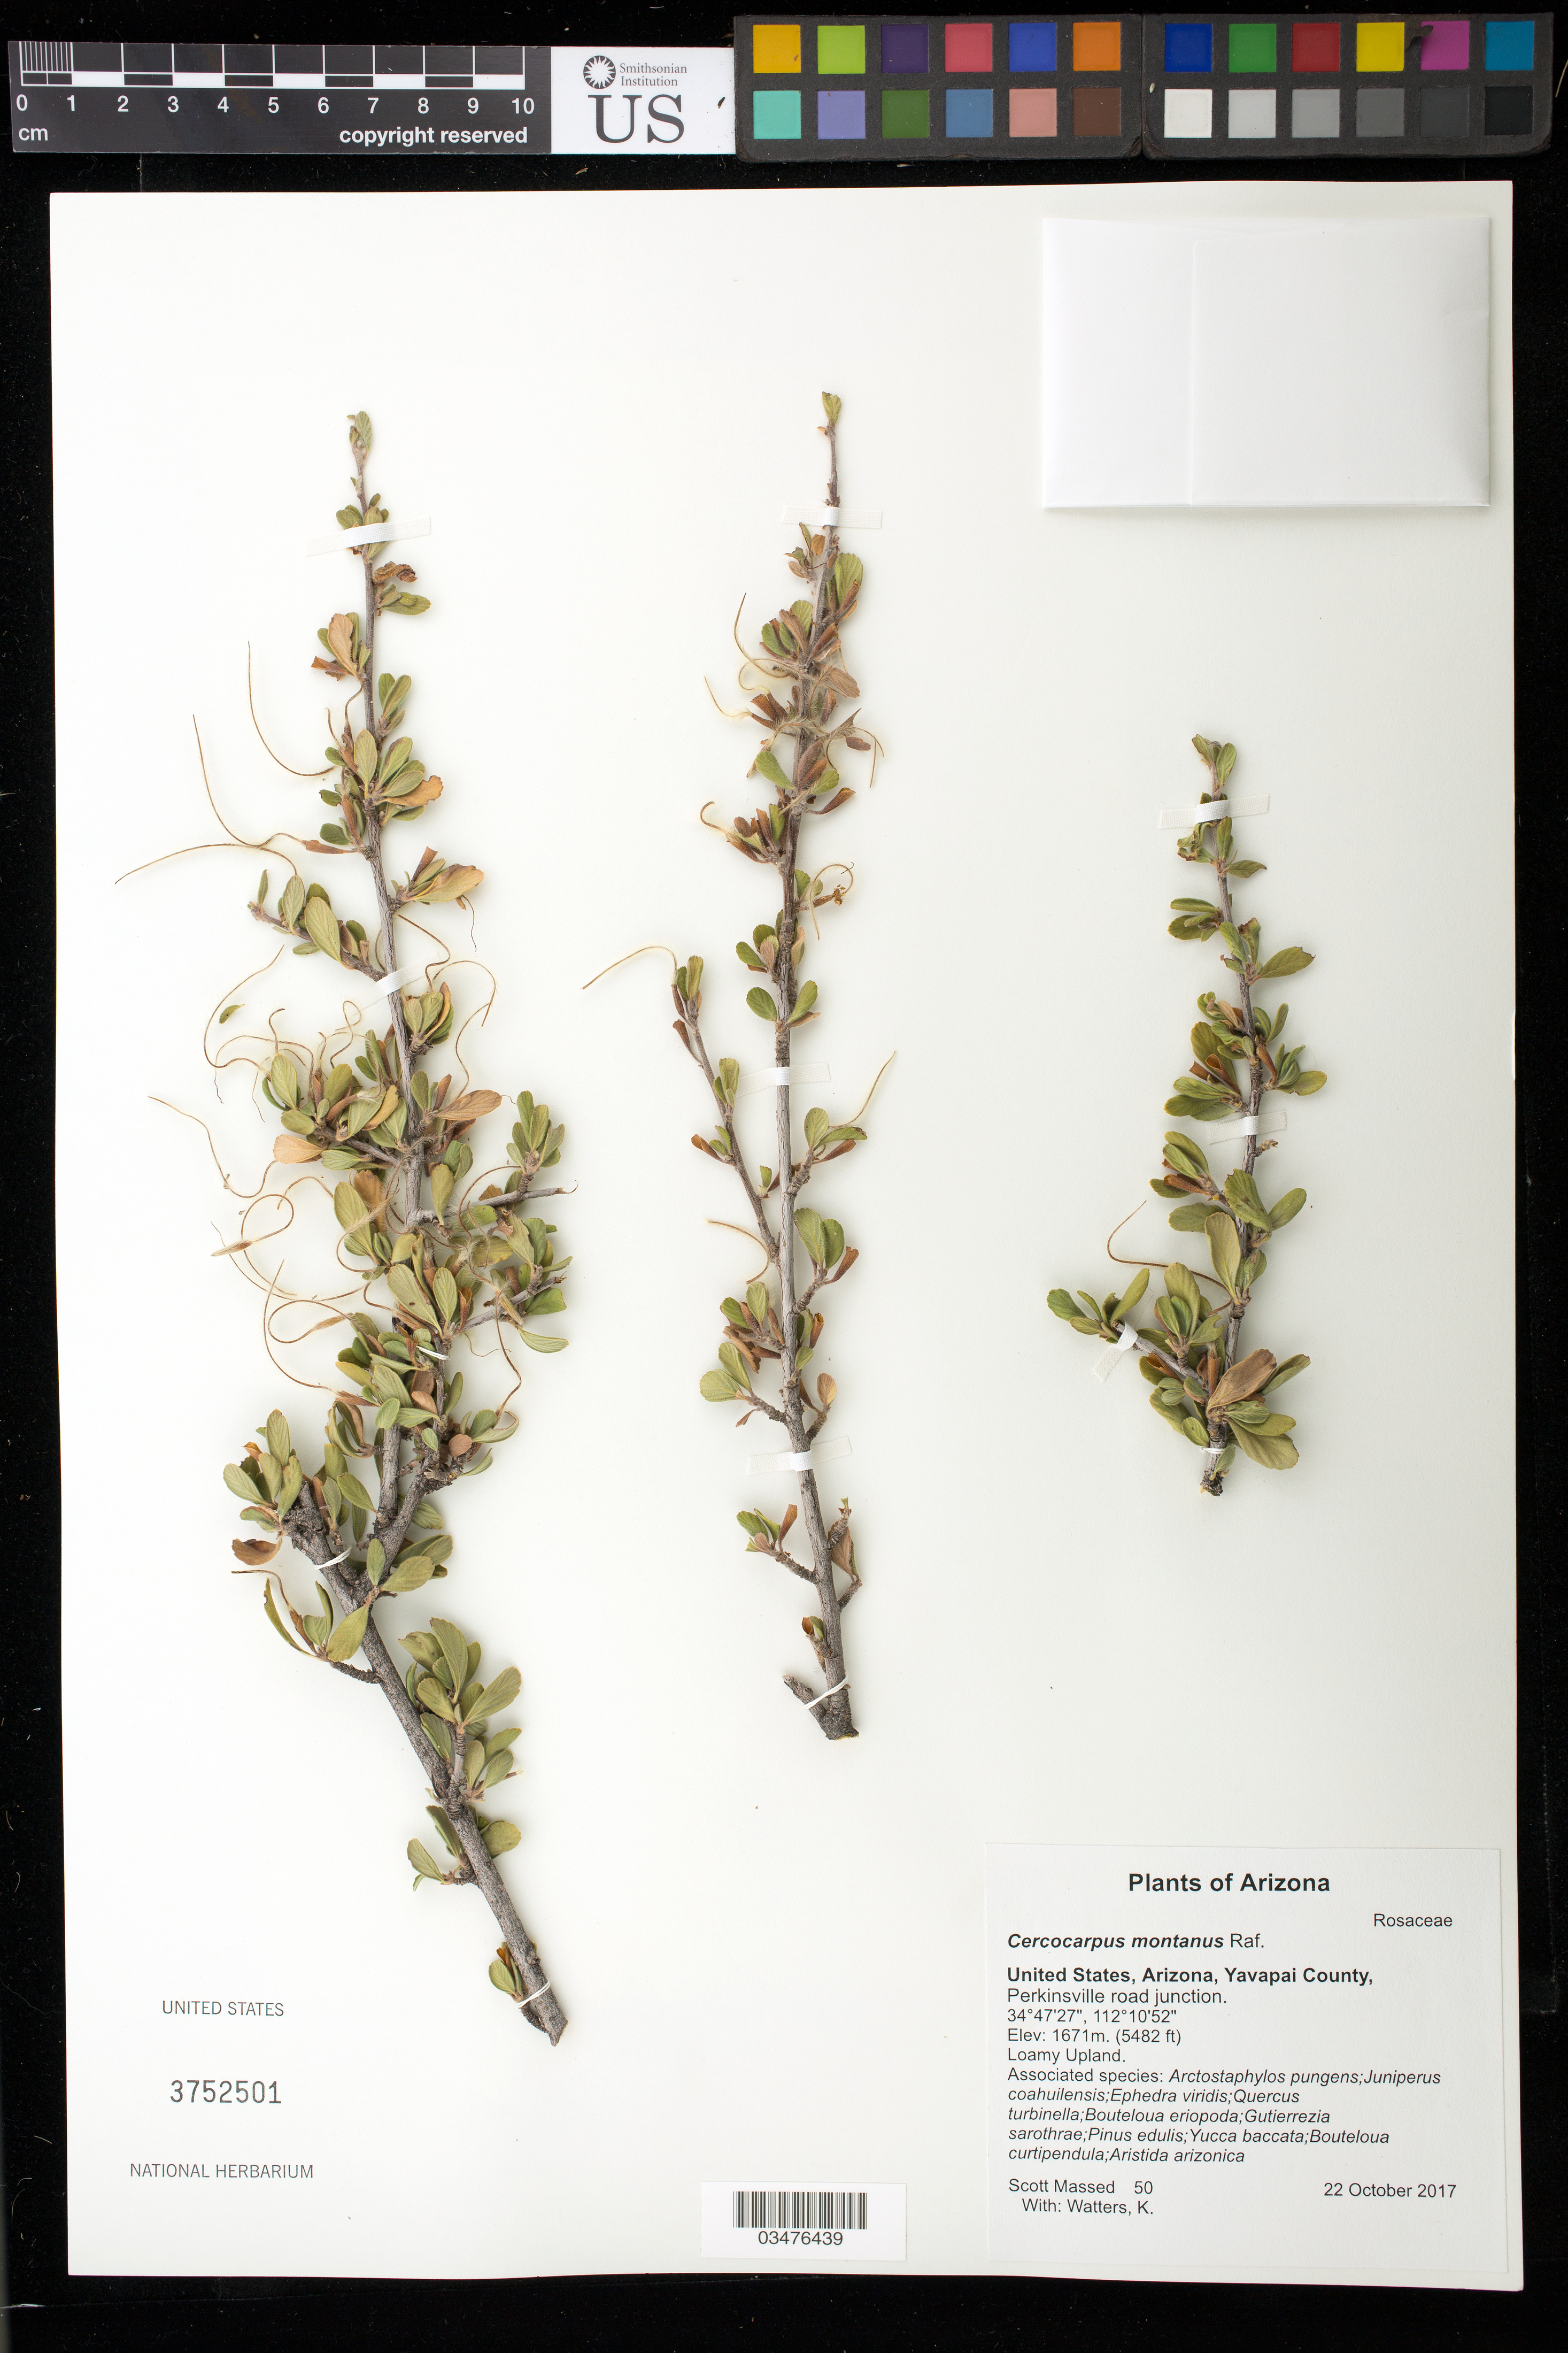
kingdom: Plantae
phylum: Tracheophyta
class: Magnoliopsida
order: Rosales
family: Rosaceae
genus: Cercocarpus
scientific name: Cercocarpus montanus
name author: Raf.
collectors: S. Massed & K. Watters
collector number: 50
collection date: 2017-10-22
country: United States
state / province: Arizona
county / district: Yavapai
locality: Perkinsville road junction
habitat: Loamy Upland. With Pinus edulis, Yucca baccata, Aristida arizonica, ect.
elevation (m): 1671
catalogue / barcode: US 3752501